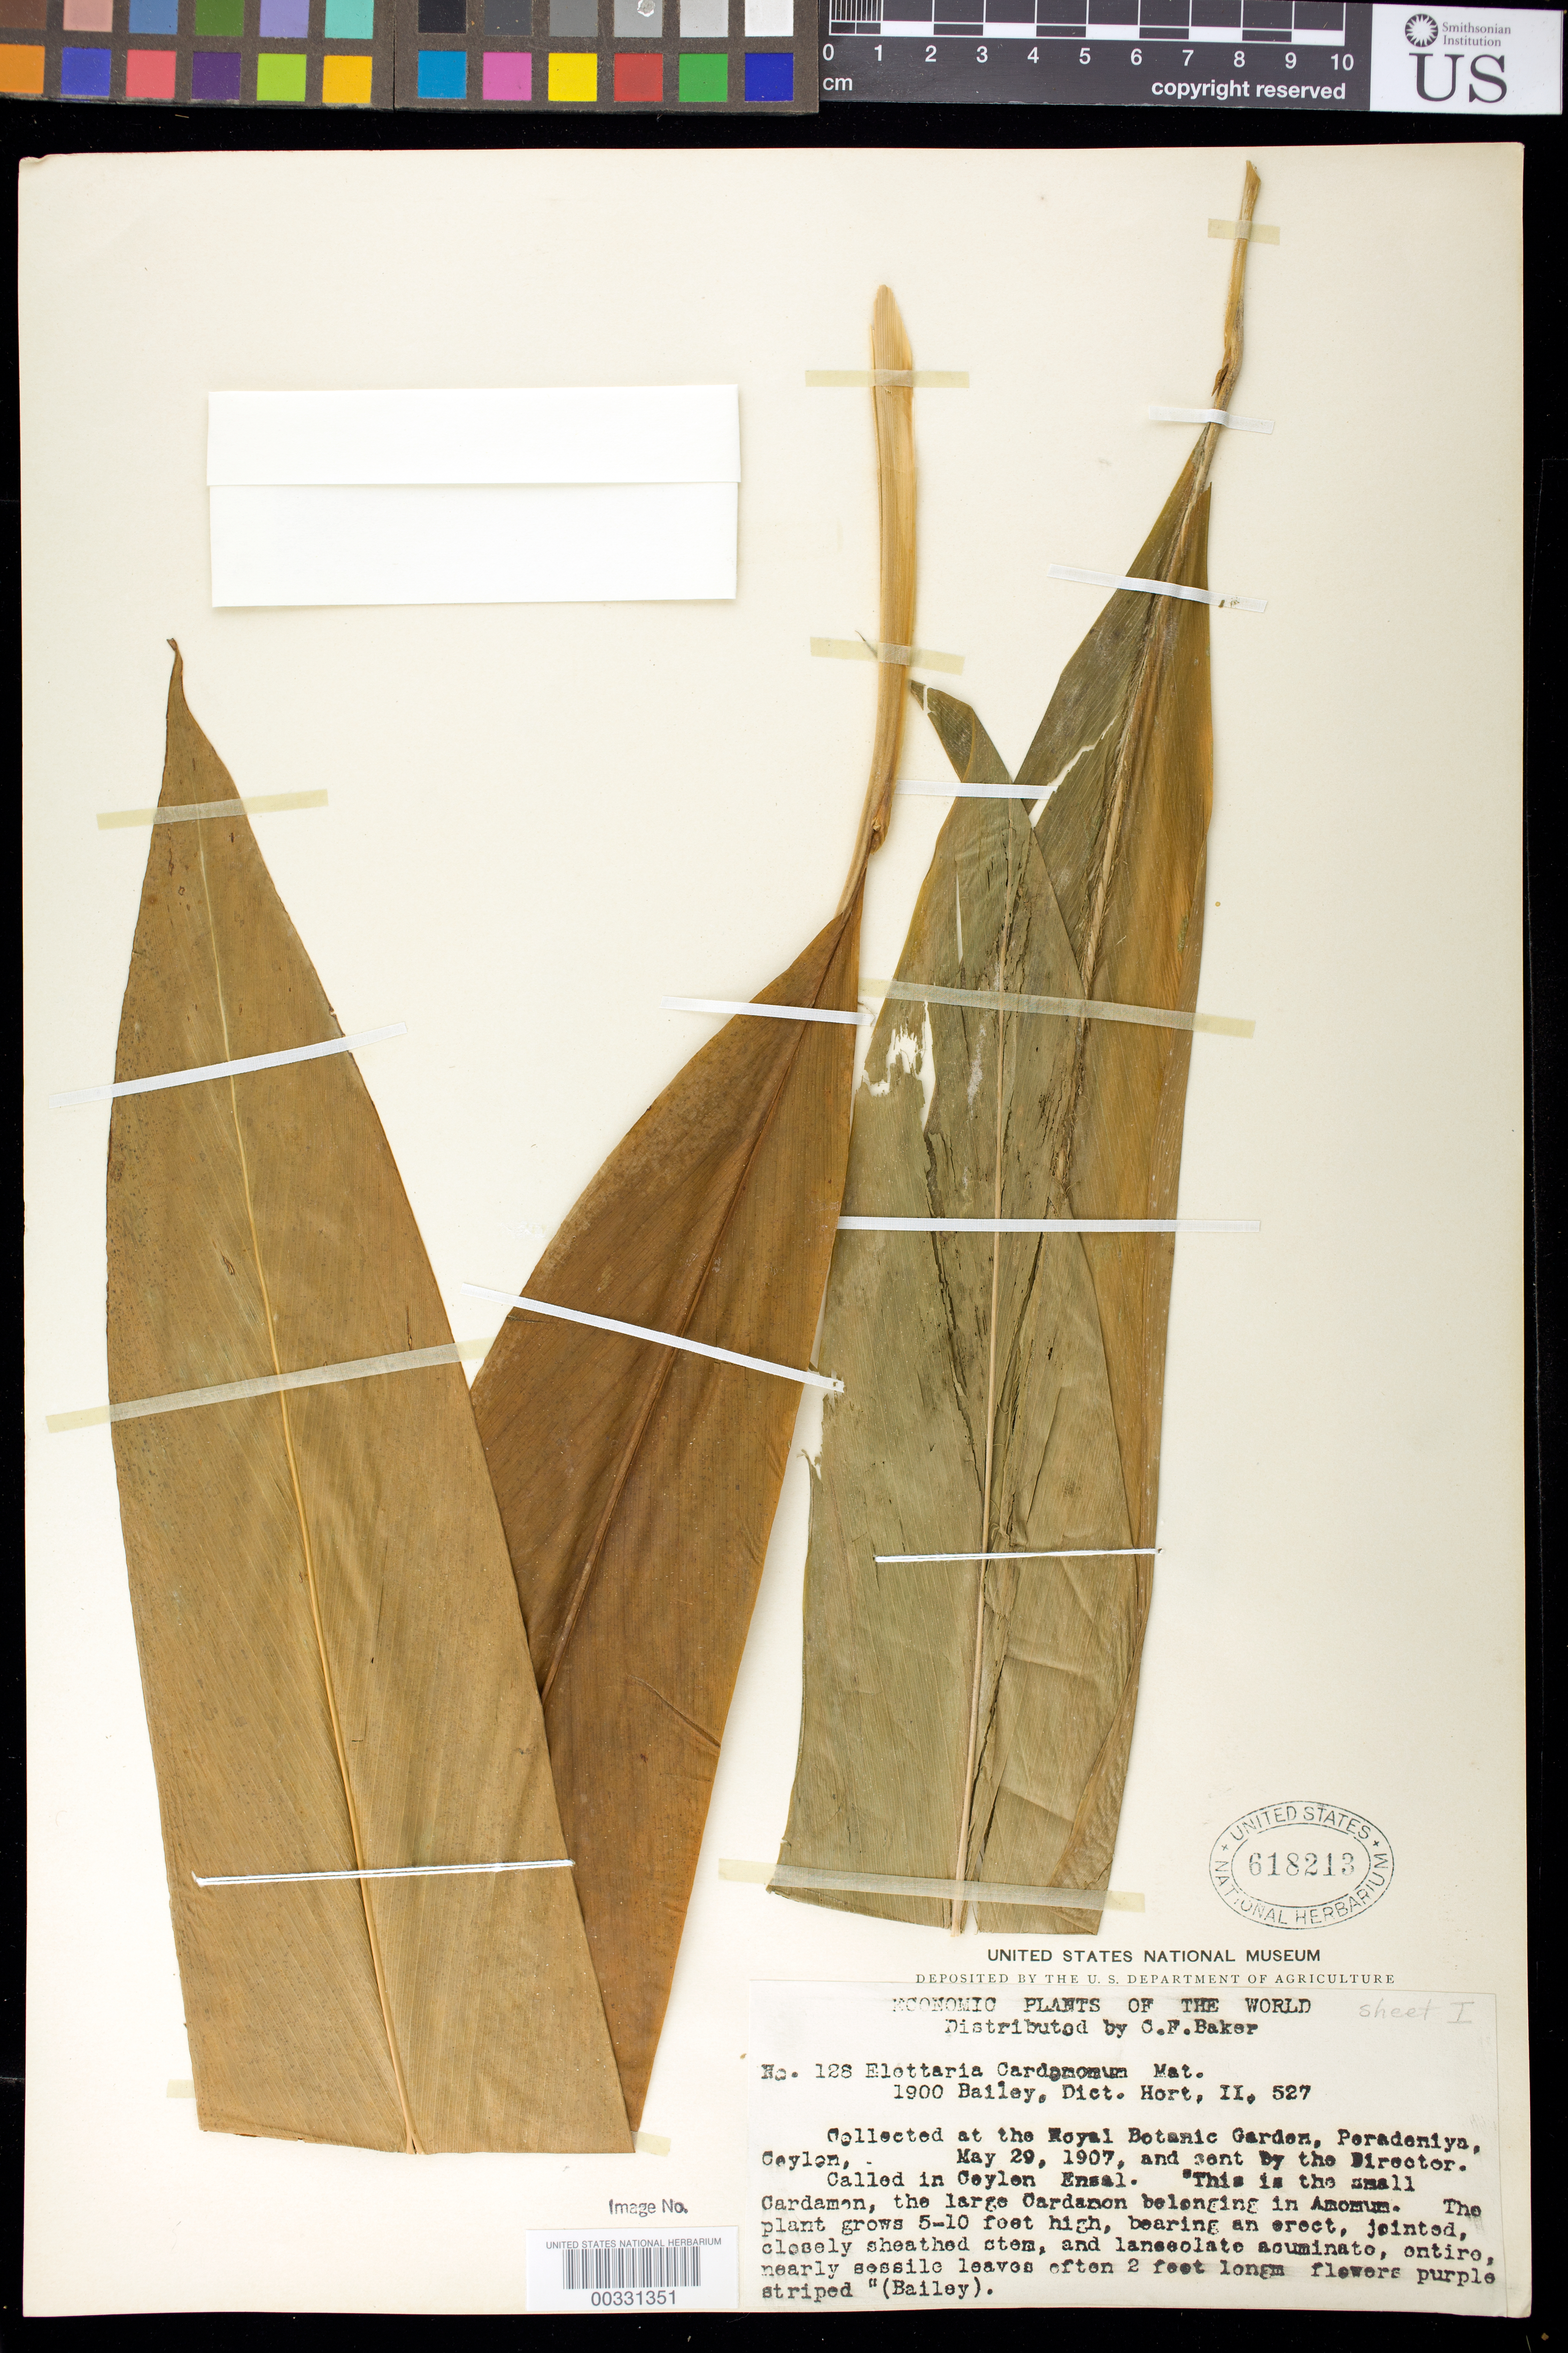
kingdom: Plantae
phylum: Tracheophyta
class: Liliopsida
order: Zingiberales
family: Zingiberaceae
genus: Elettaria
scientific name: Elettaria cardamomum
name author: (L.) Maton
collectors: C. F. Baker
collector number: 128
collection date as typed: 29 May 1907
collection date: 1907-05-29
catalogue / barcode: US 618213